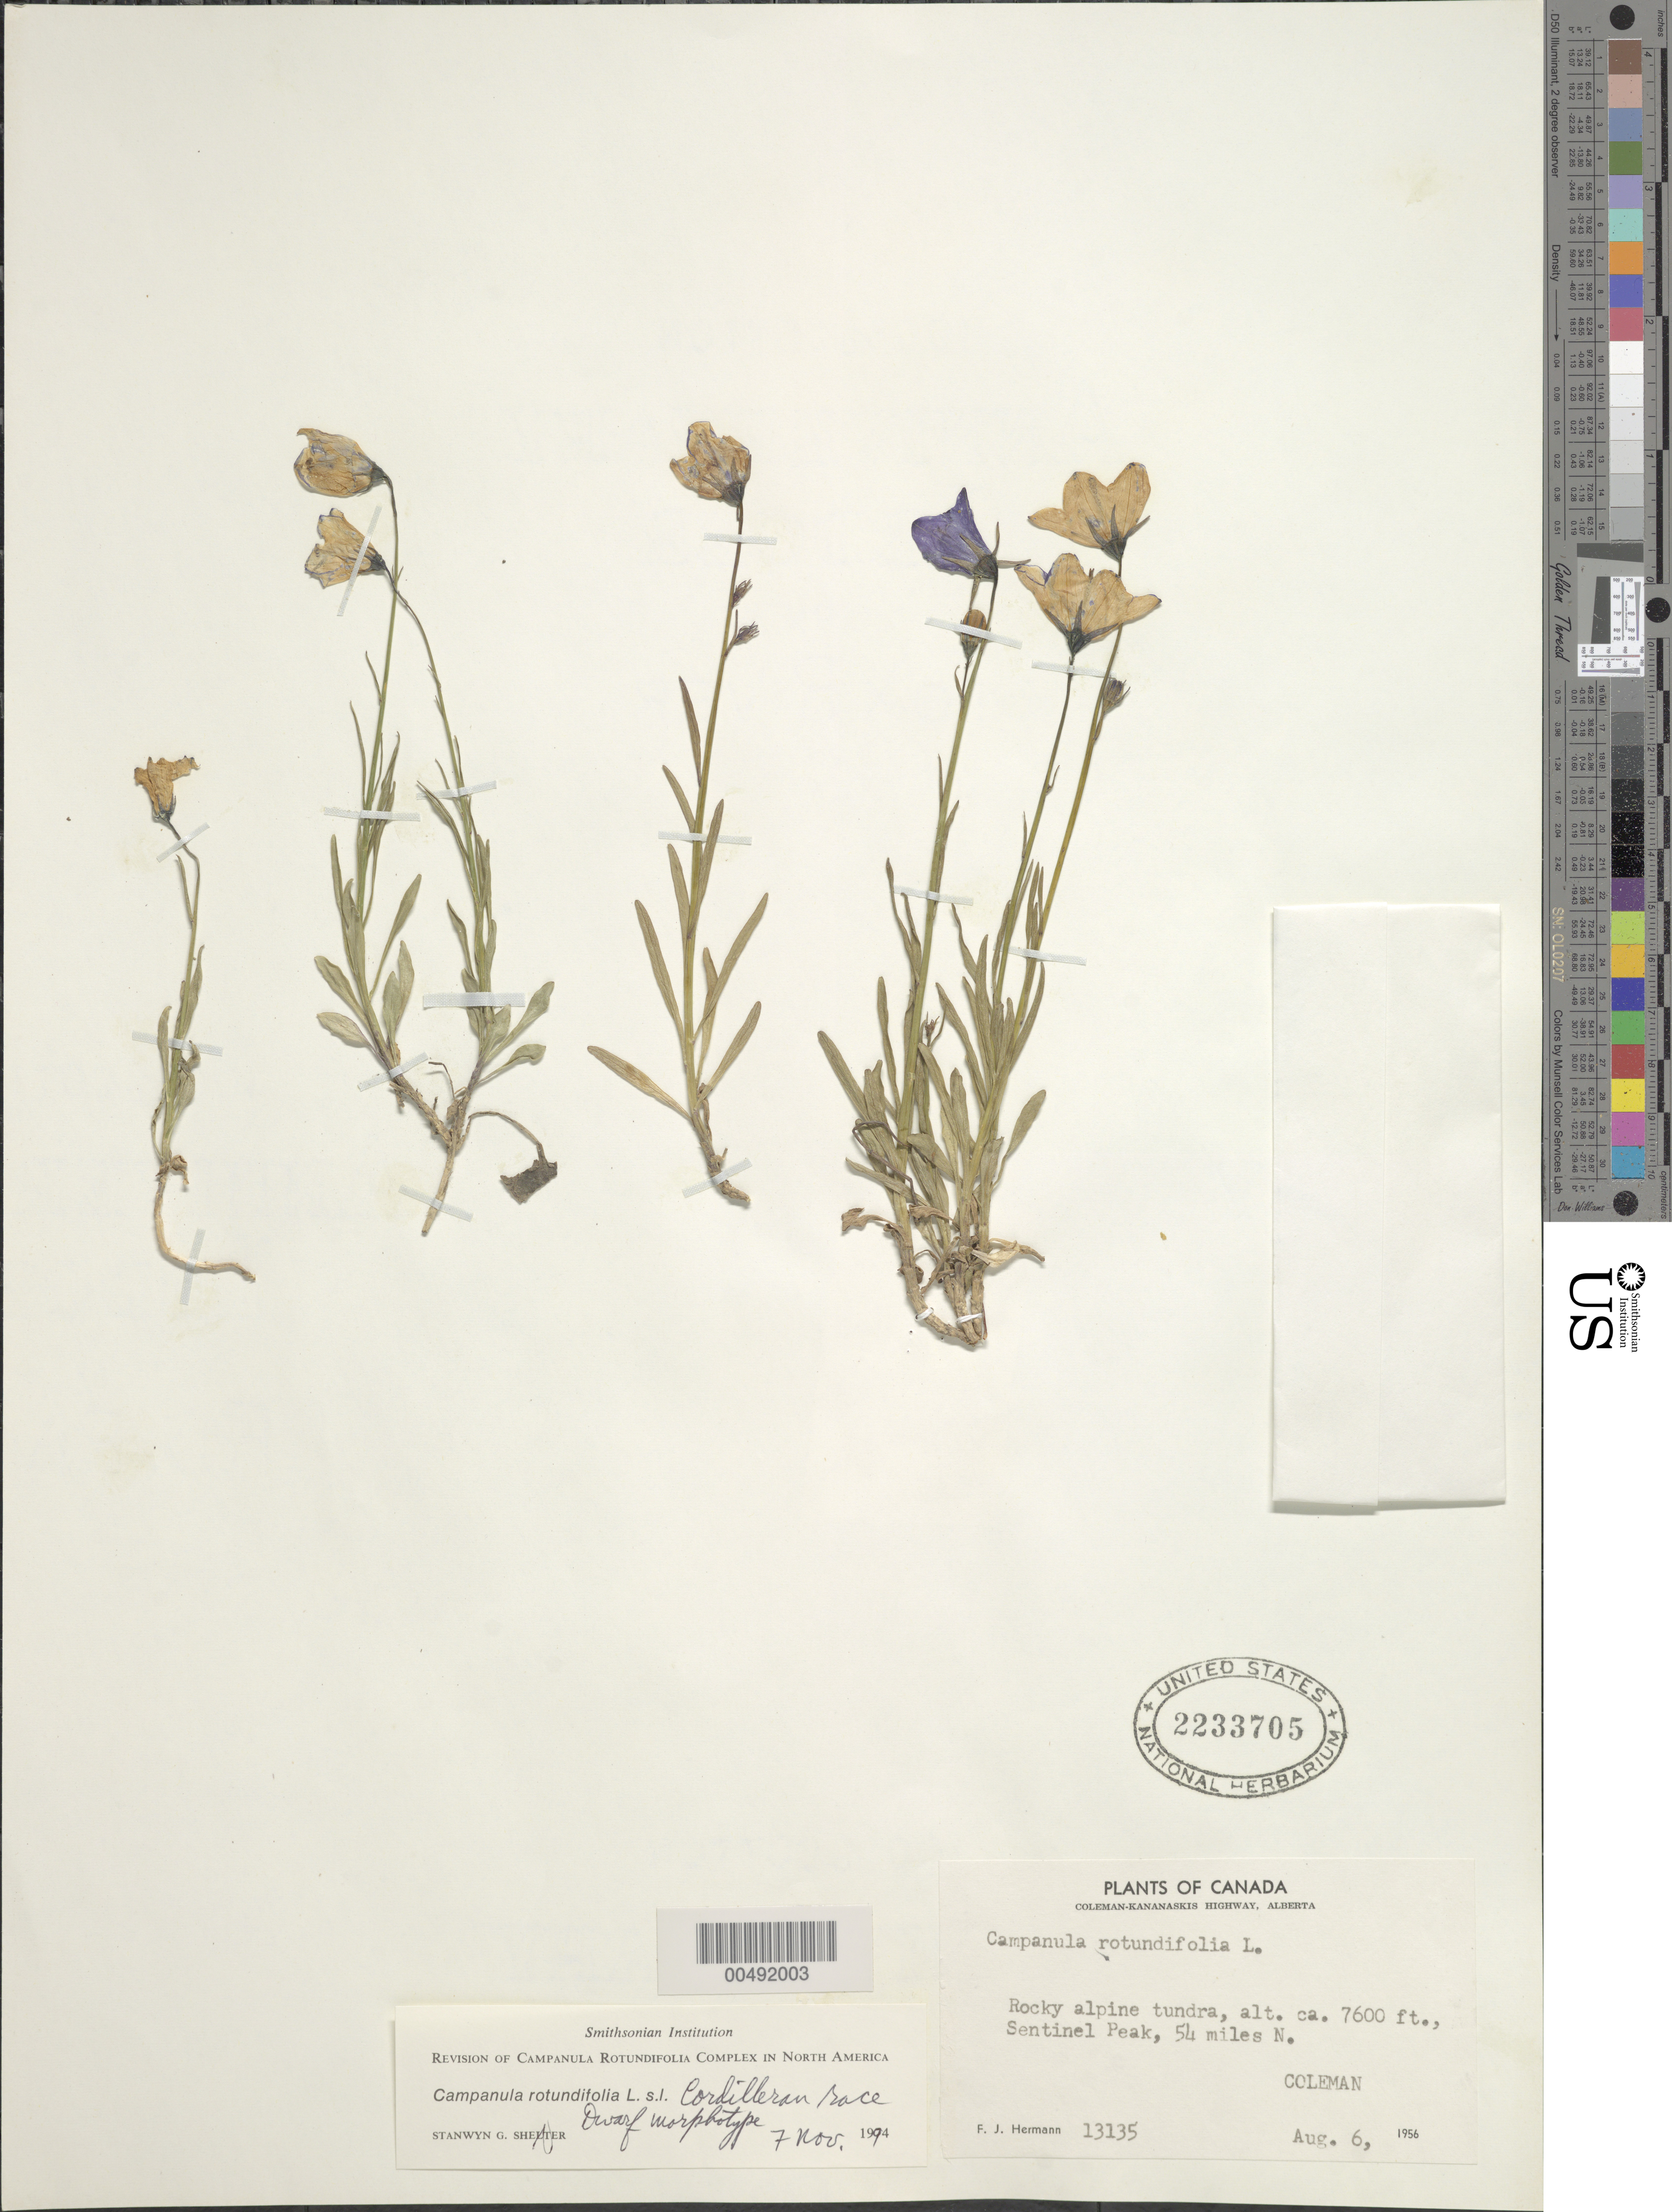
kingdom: Plantae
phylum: Tracheophyta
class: Magnoliopsida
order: Asterales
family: Campanulaceae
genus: Campanula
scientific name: Campanula rotundifolia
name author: L.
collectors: F. J. Hermann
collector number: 13135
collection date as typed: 06 Aug 1956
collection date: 1956-08-06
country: Canada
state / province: Alberta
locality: Coleman-Kananaskis Hwy., 54 mi. N of Coleman, Sentinel Peak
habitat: rocky alpine tundra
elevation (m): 2316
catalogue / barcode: US 2233705